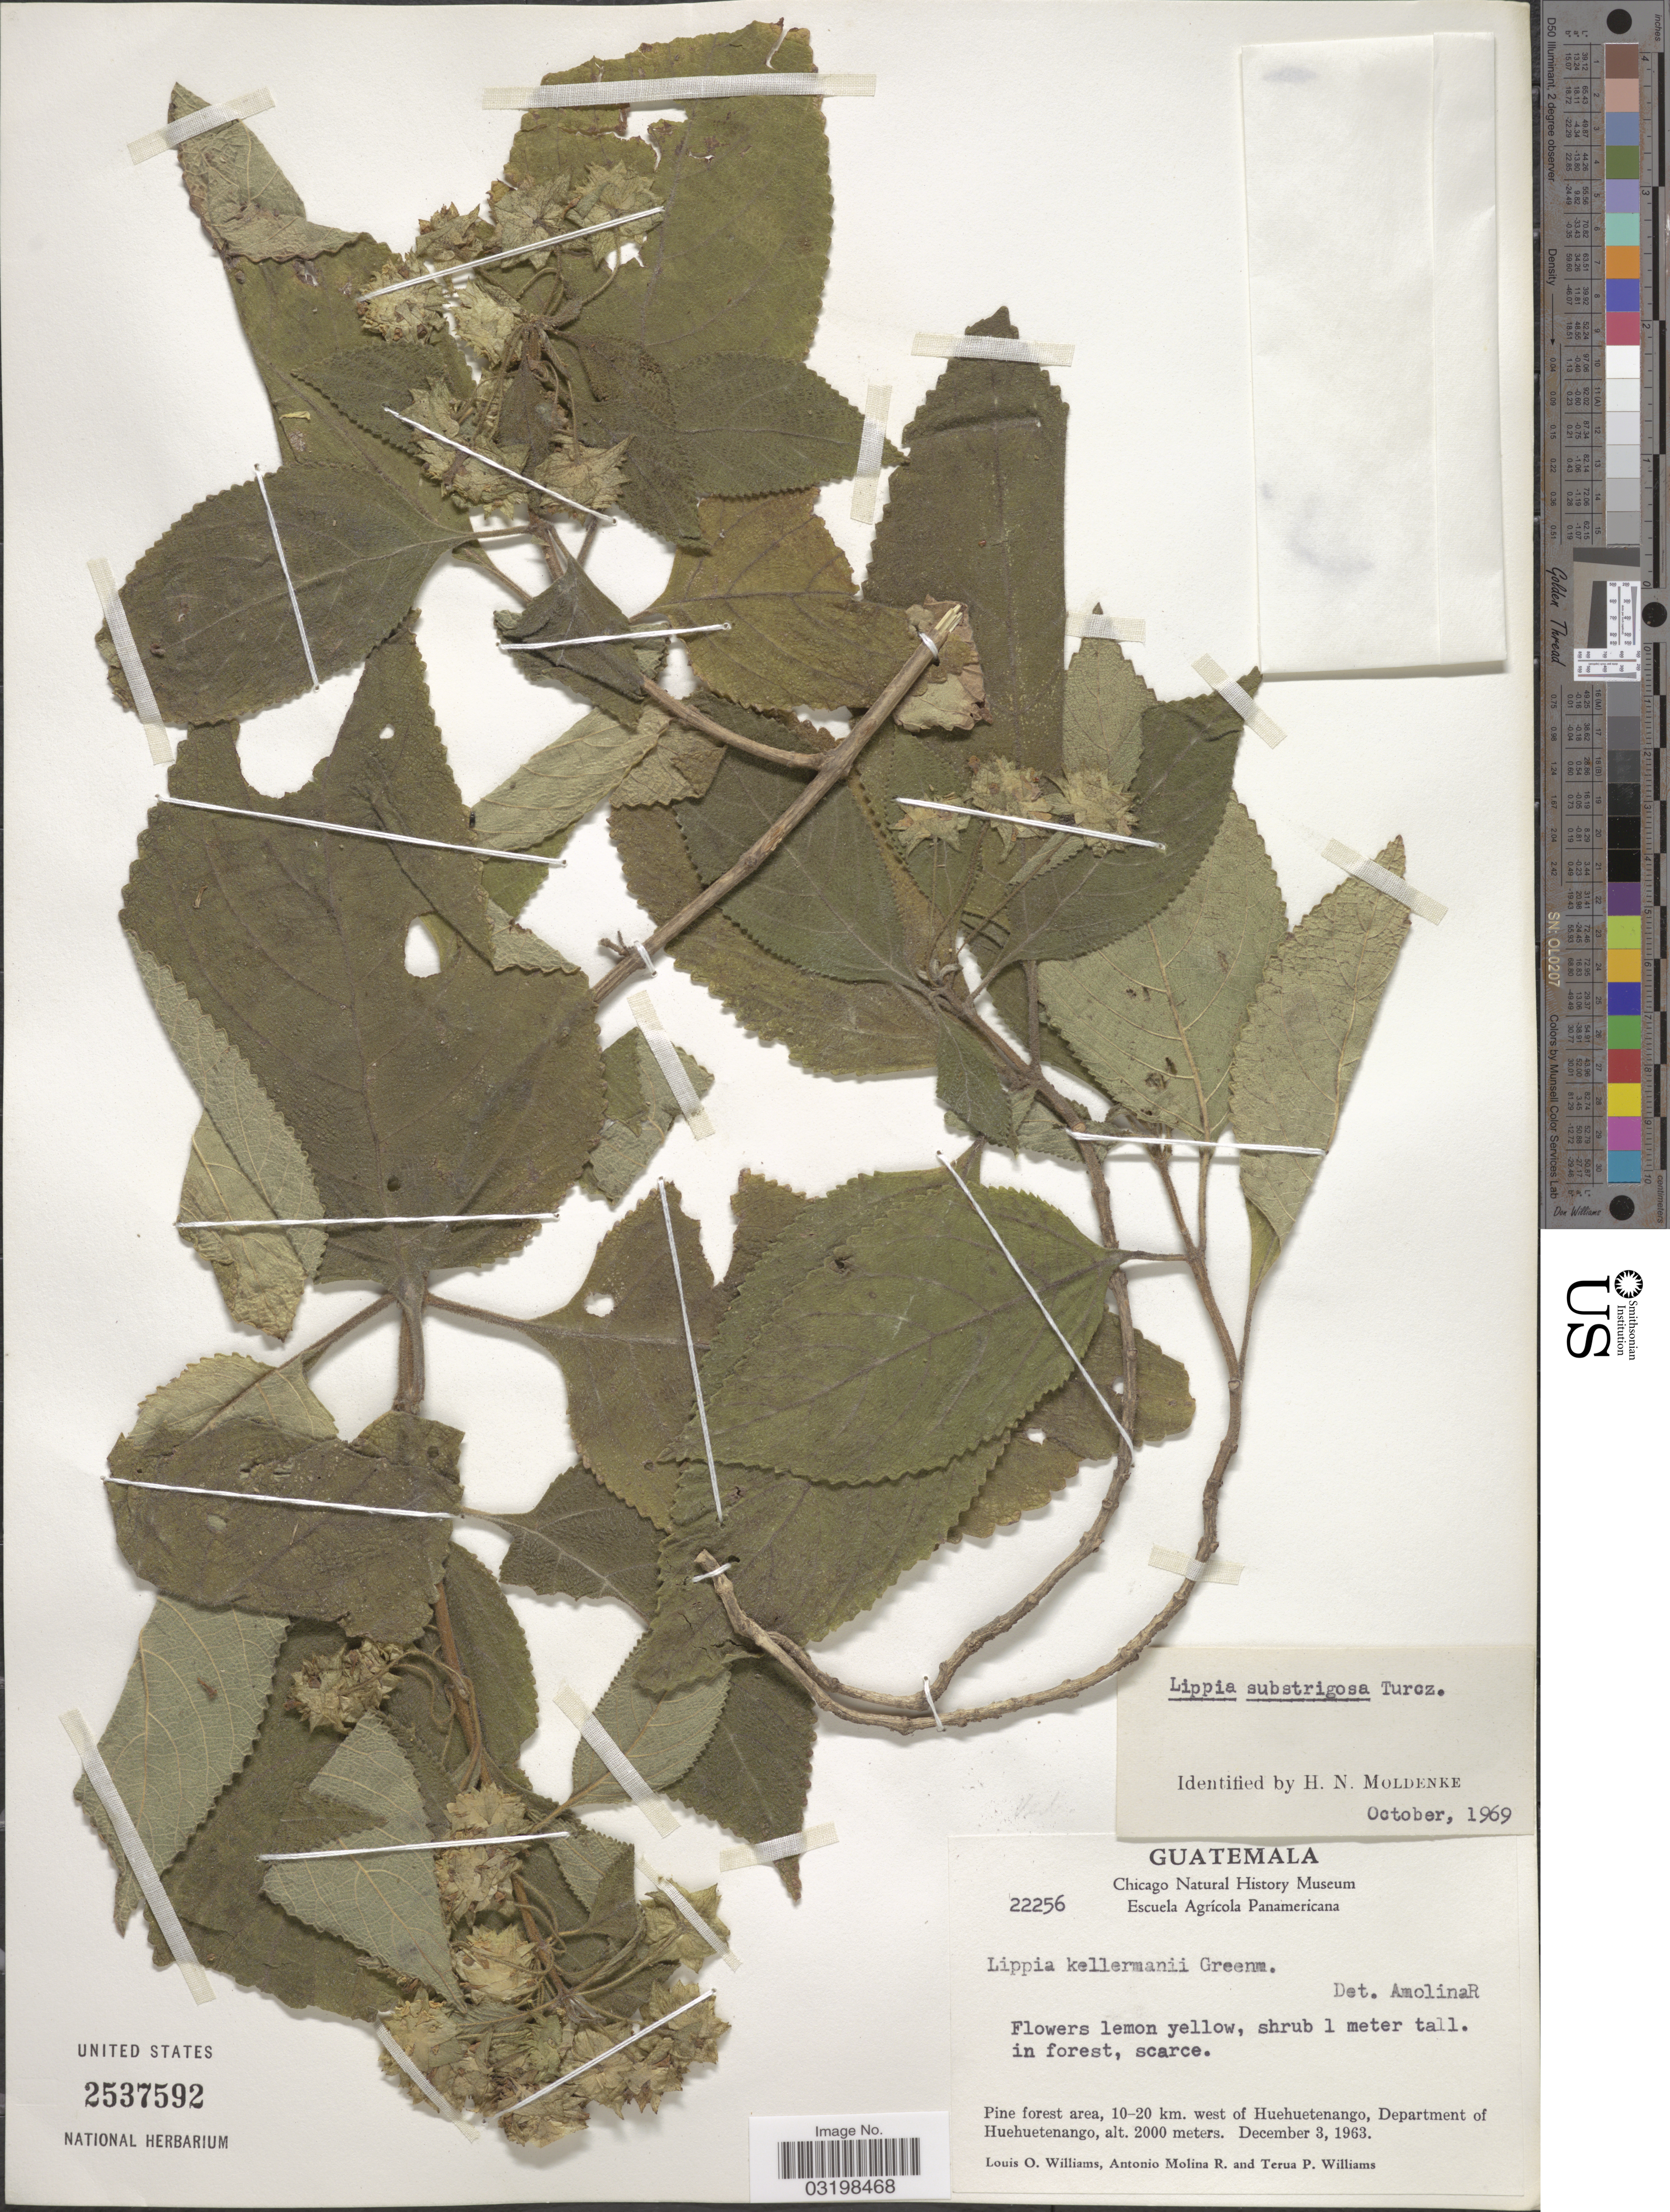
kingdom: Plantae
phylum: Tracheophyta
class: Magnoliopsida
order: Lamiales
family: Verbenaceae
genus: Lippia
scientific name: Lippia umbellata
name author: Cav.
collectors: L. O. Williams, A. Molina R. & T. Williams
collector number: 22256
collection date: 1963-12-03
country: Guatemala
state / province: Huehuetenango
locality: Pine forest area, 10-20 km. west of Huehuetenango, Department of Huehuetenango.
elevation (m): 2000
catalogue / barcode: US 2537592